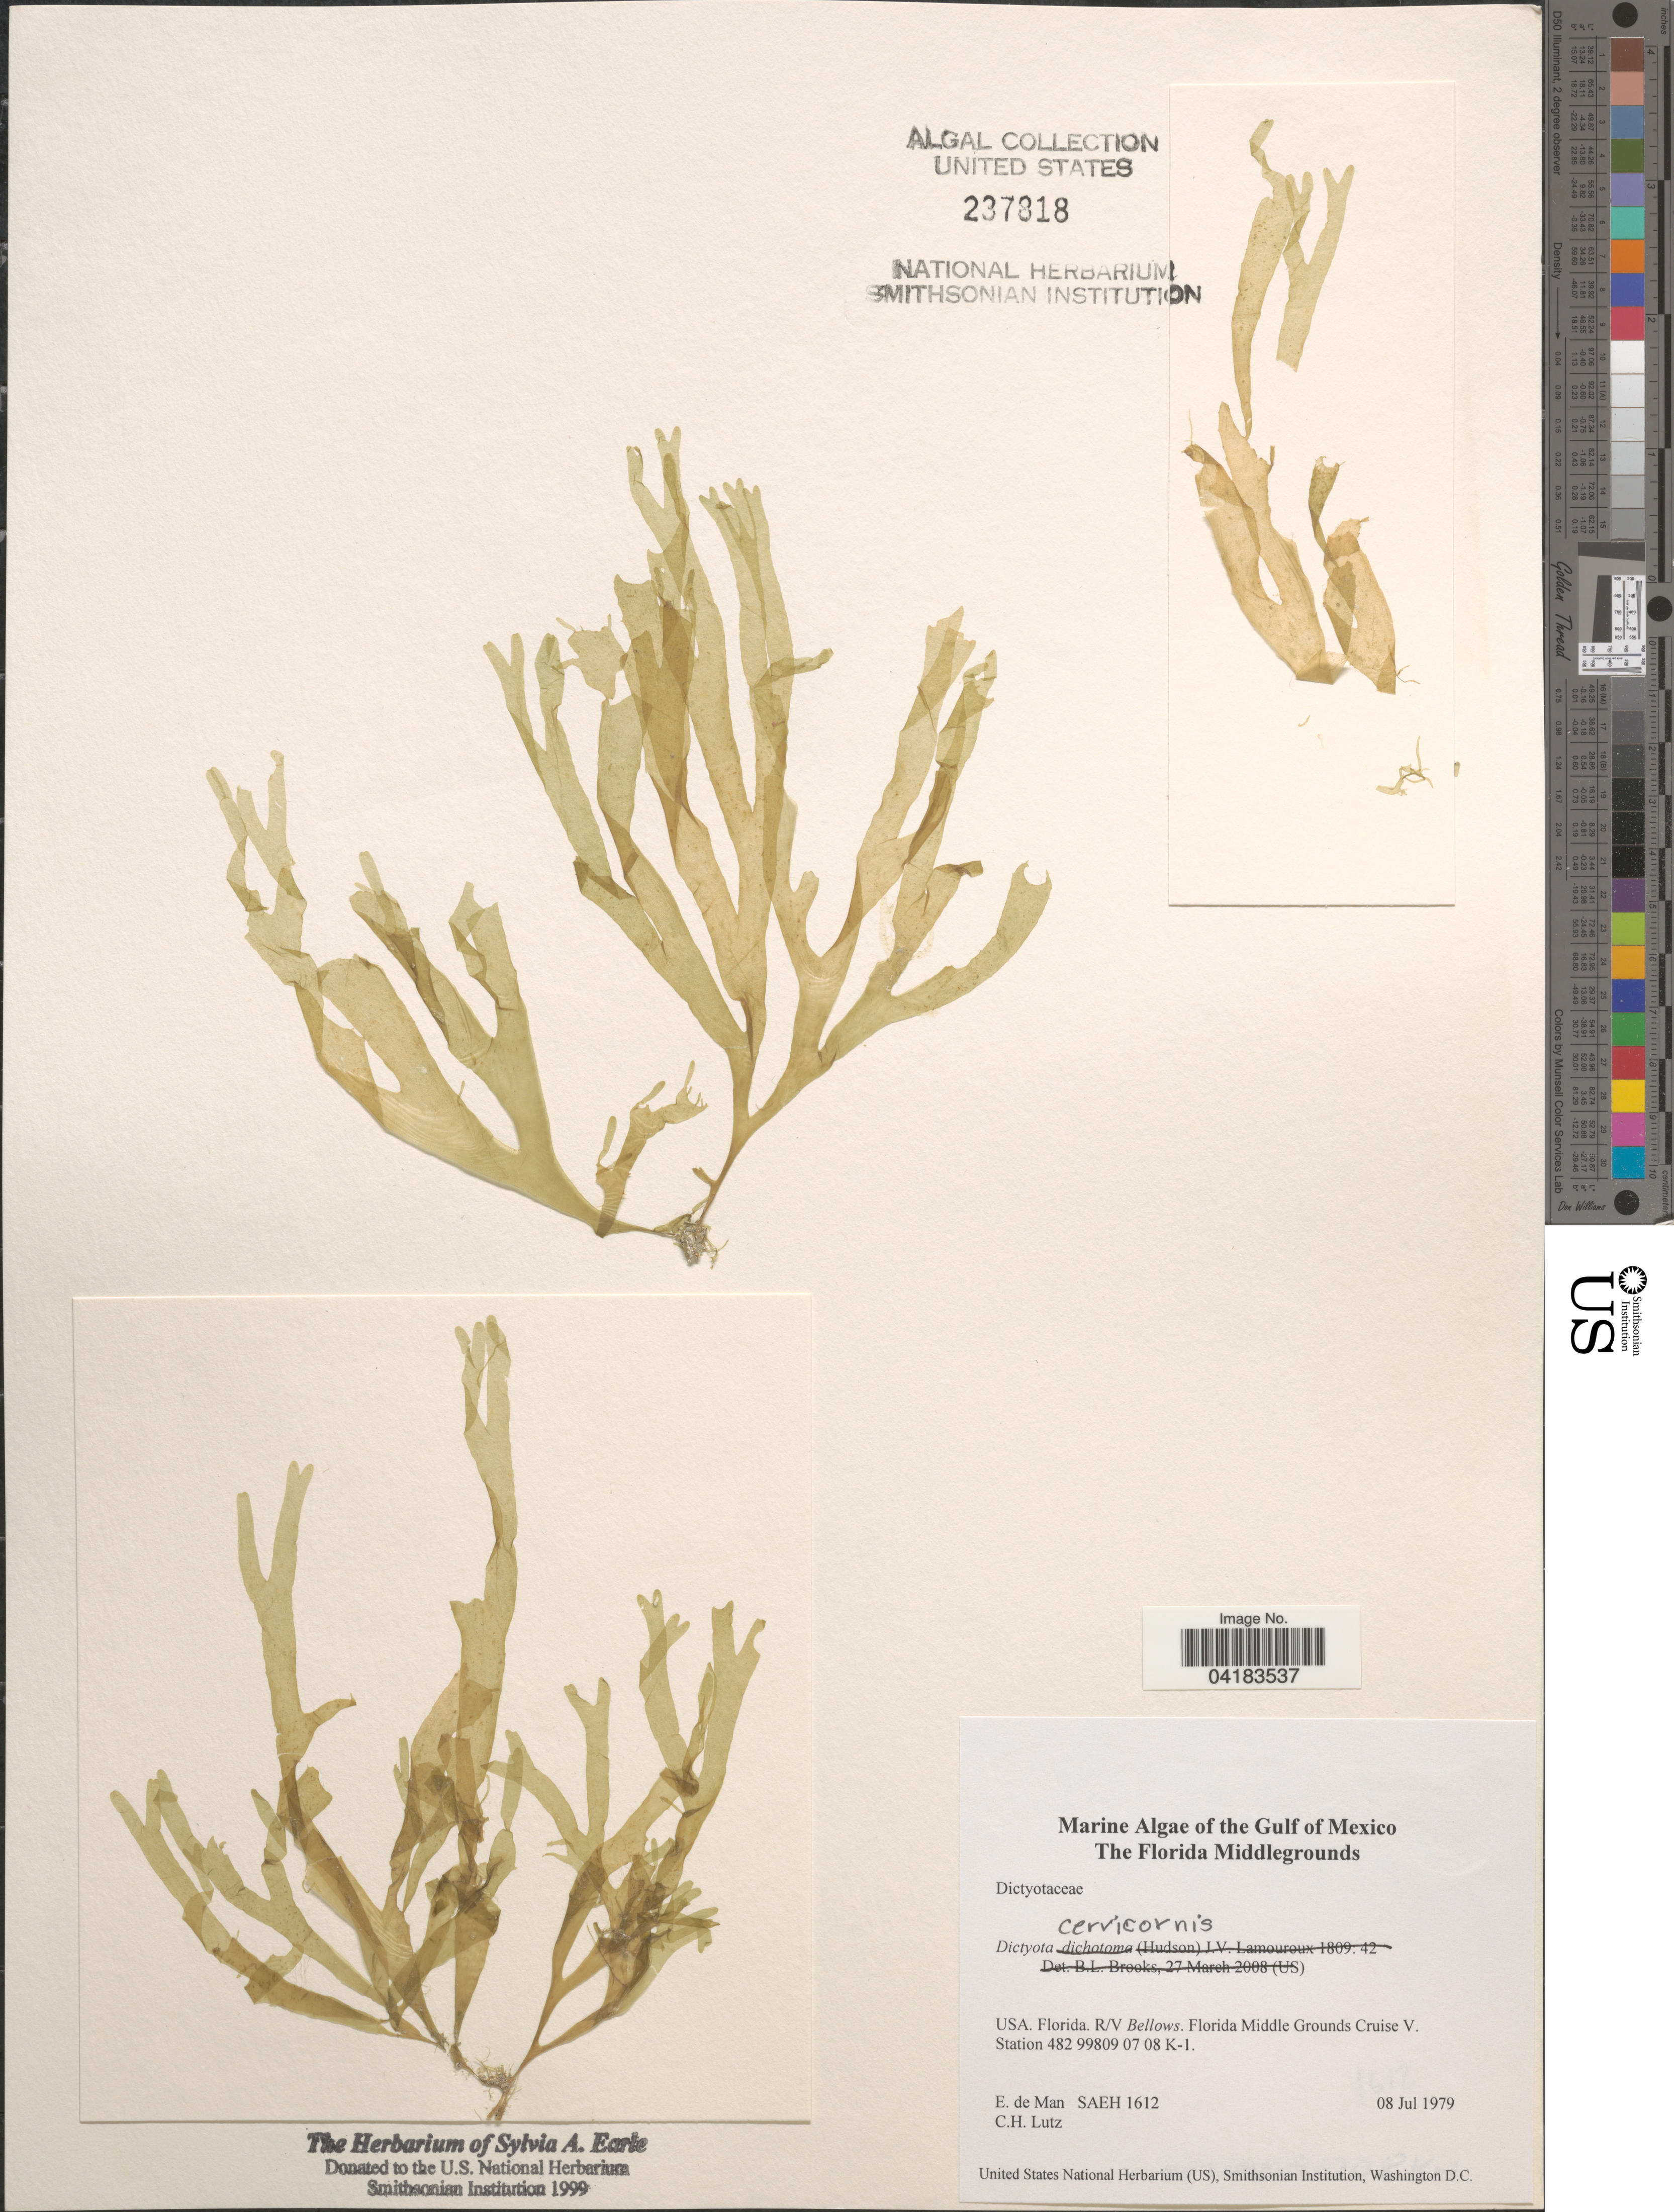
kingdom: Chromista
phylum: Ochrophyta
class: Phaeophyceae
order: Dictyotales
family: Dictyotaceae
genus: Dictyota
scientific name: Dictyota cervicornis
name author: Kütz.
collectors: E. de Man & C. Lutz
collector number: SAEH1612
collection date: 1979-07-08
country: United States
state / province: Florida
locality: The Gulf of Mexico. The Florida Middlegrounds. R/V Bellows. Florida Middle Grounds Cruise V. Station 482 99809 07 08 K-1.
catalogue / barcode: US 237818